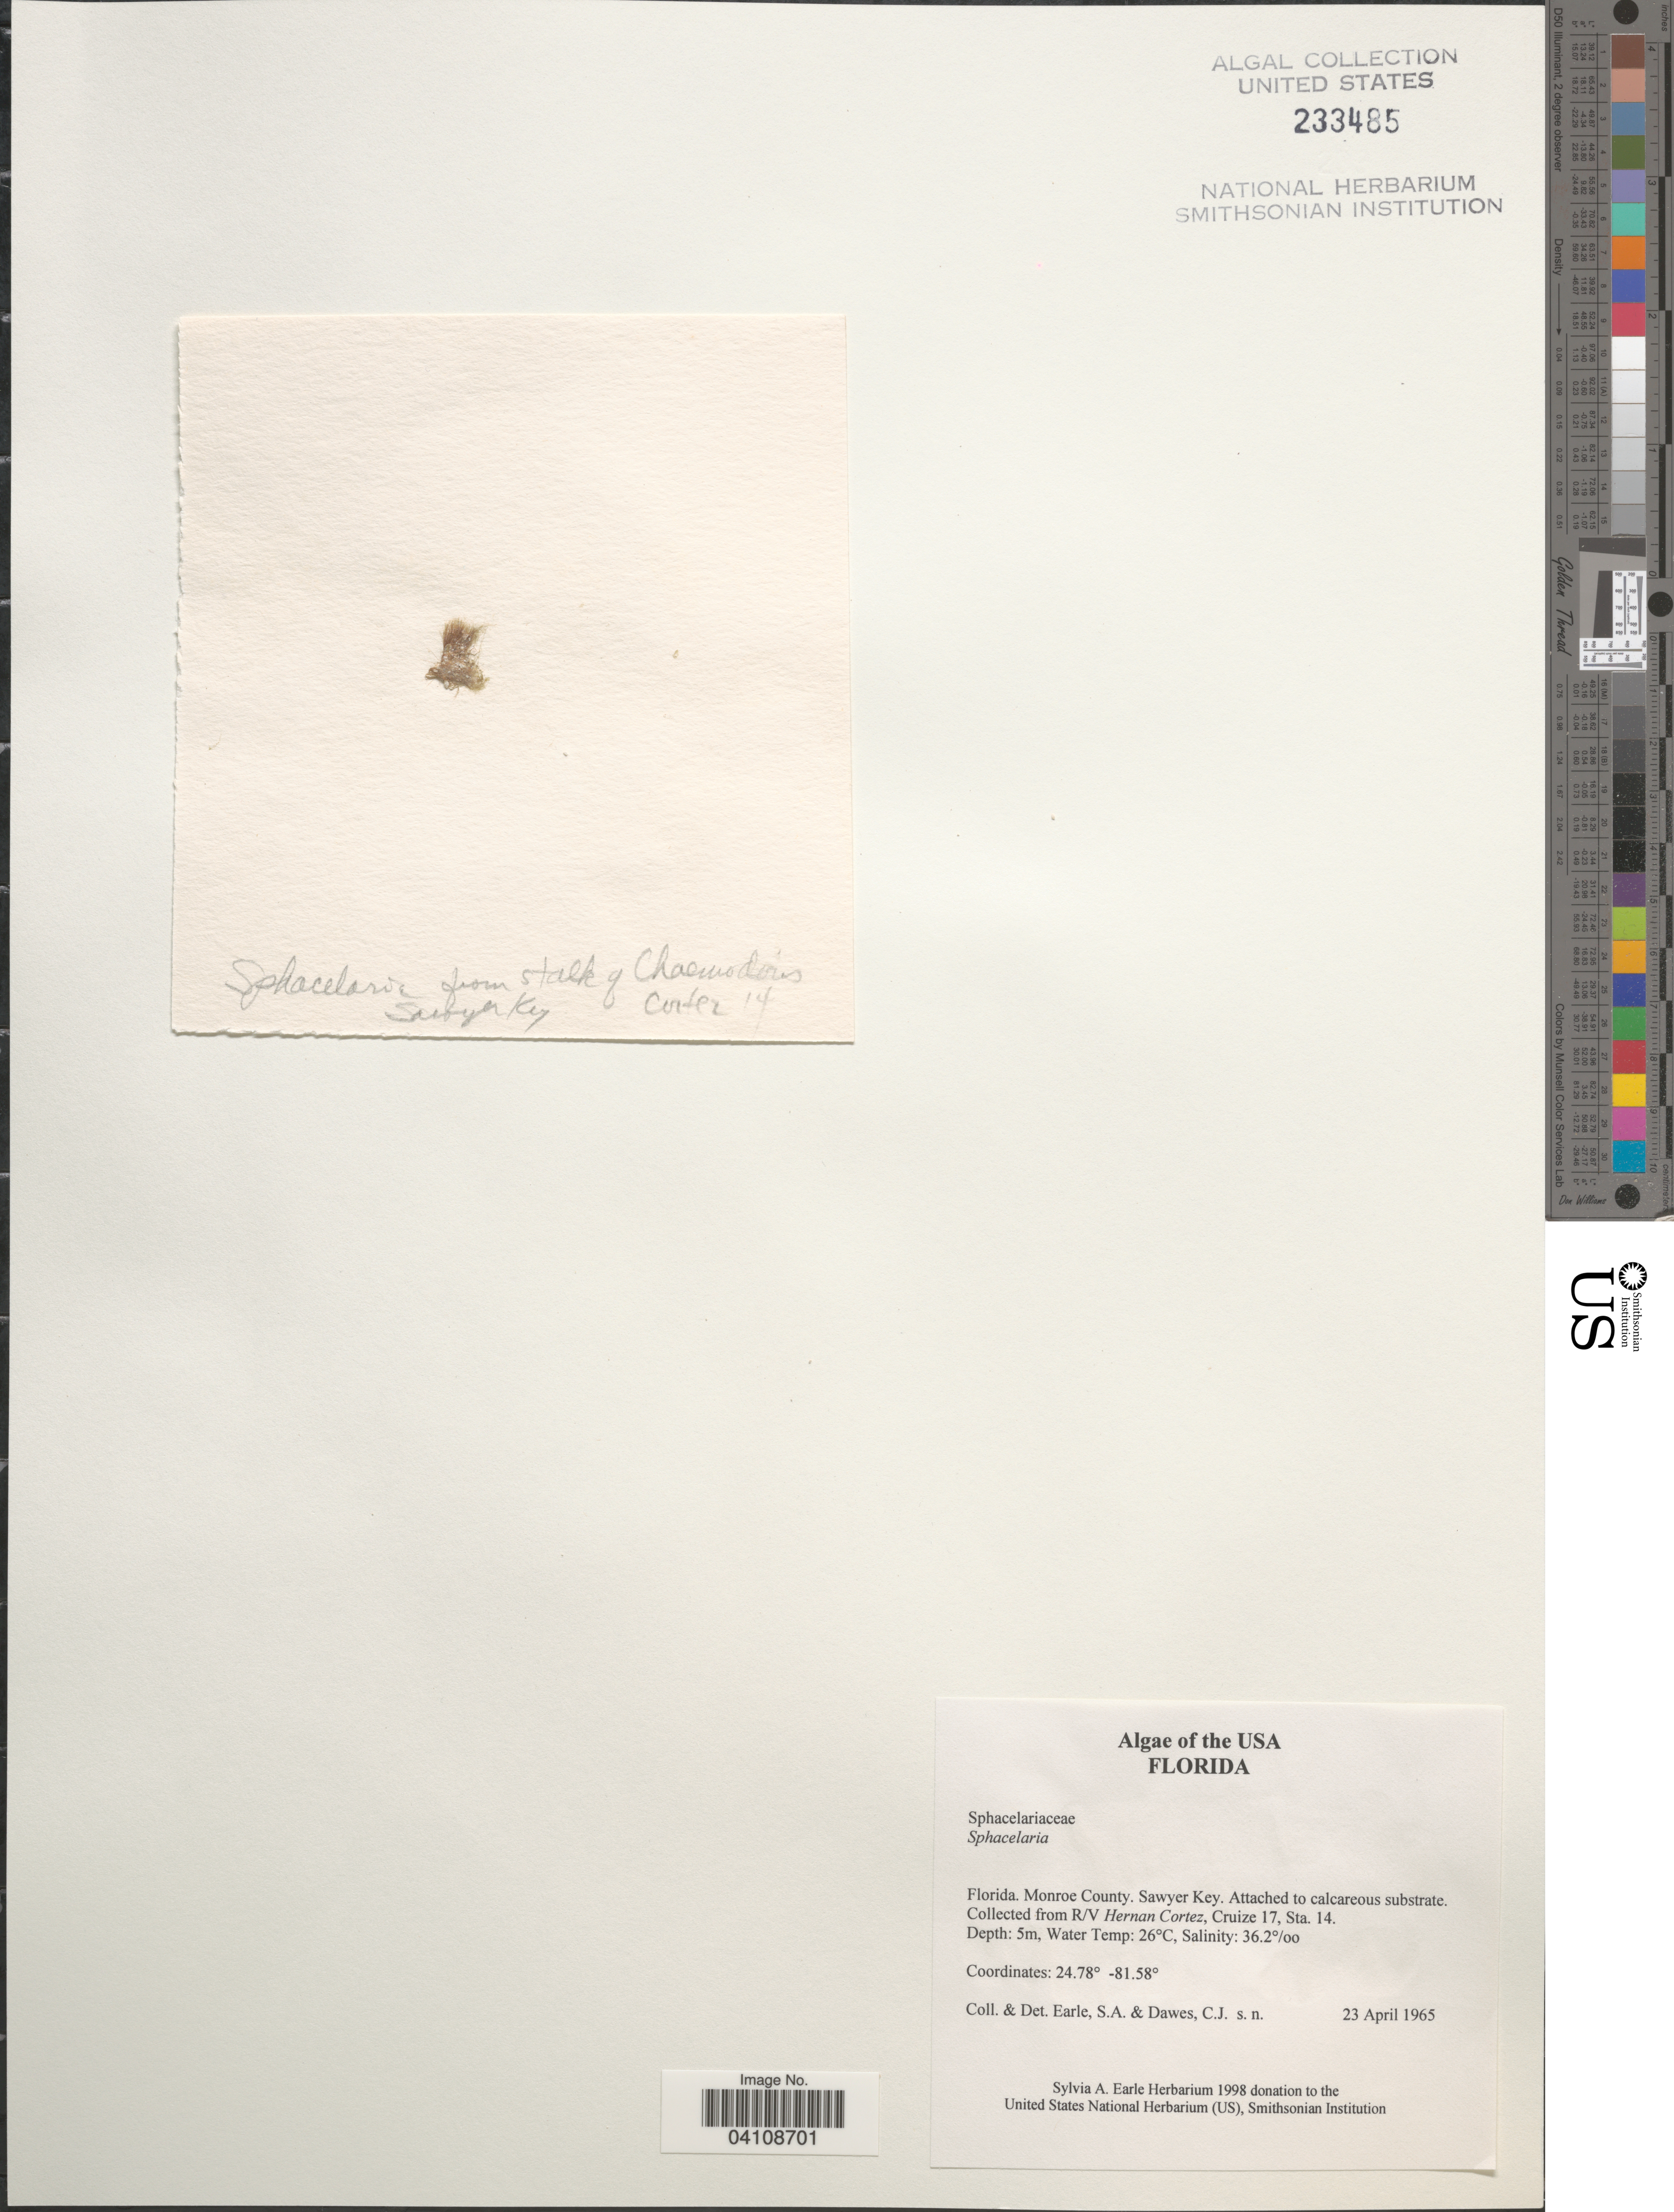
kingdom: Chromista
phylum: Ochrophyta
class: Phaeophyceae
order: Sphacelariales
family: Sphacelariaceae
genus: Sphacelaria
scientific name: Sphacelaria sp.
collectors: S. A. Earle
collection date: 1965-04-23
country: United States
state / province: Florida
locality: Monroe County. Sawyer Key. R/V Hernan Cortez, Cruize 17, Sta. 14.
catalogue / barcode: US 233485